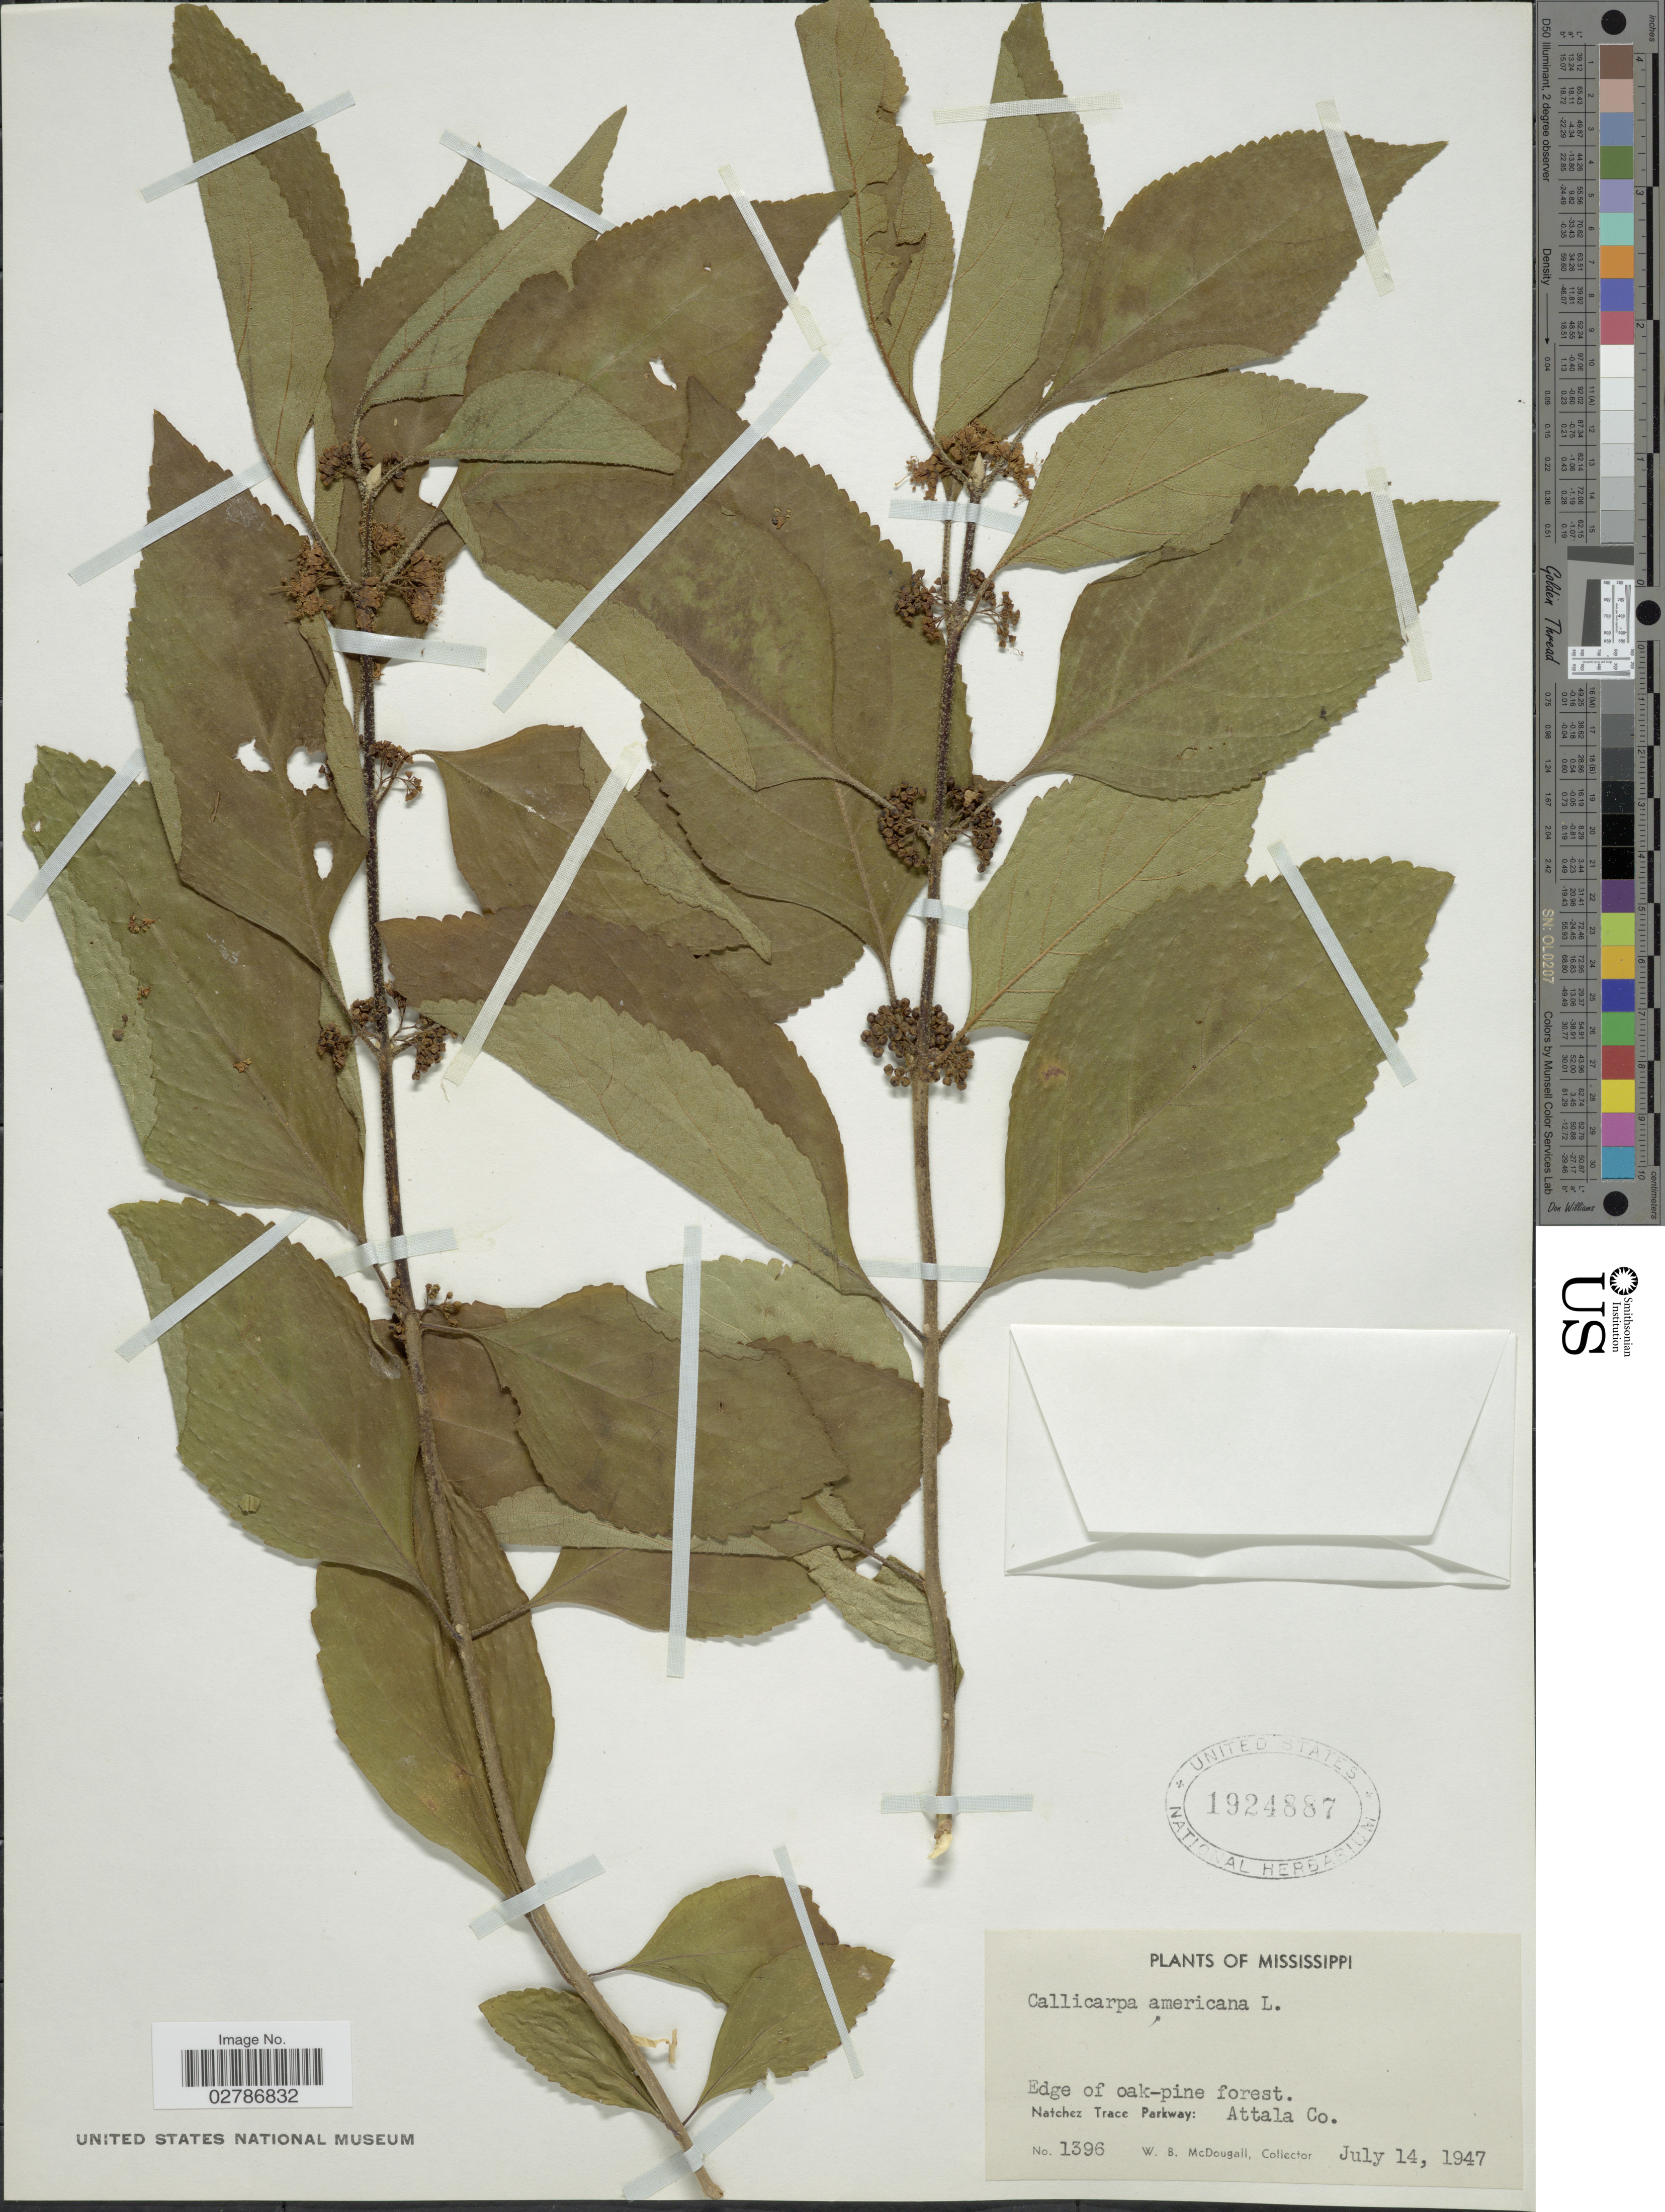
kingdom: Plantae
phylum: Tracheophyta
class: Magnoliopsida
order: Lamiales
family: Lamiaceae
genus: Callicarpa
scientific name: Callicarpa americana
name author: L.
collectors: W. B. McDougall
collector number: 1396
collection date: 1947-07-14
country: United States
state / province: Mississippi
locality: Edge of oak-pine forest. Natchez Trace Parkway: Attala Co.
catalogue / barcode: US 1924887